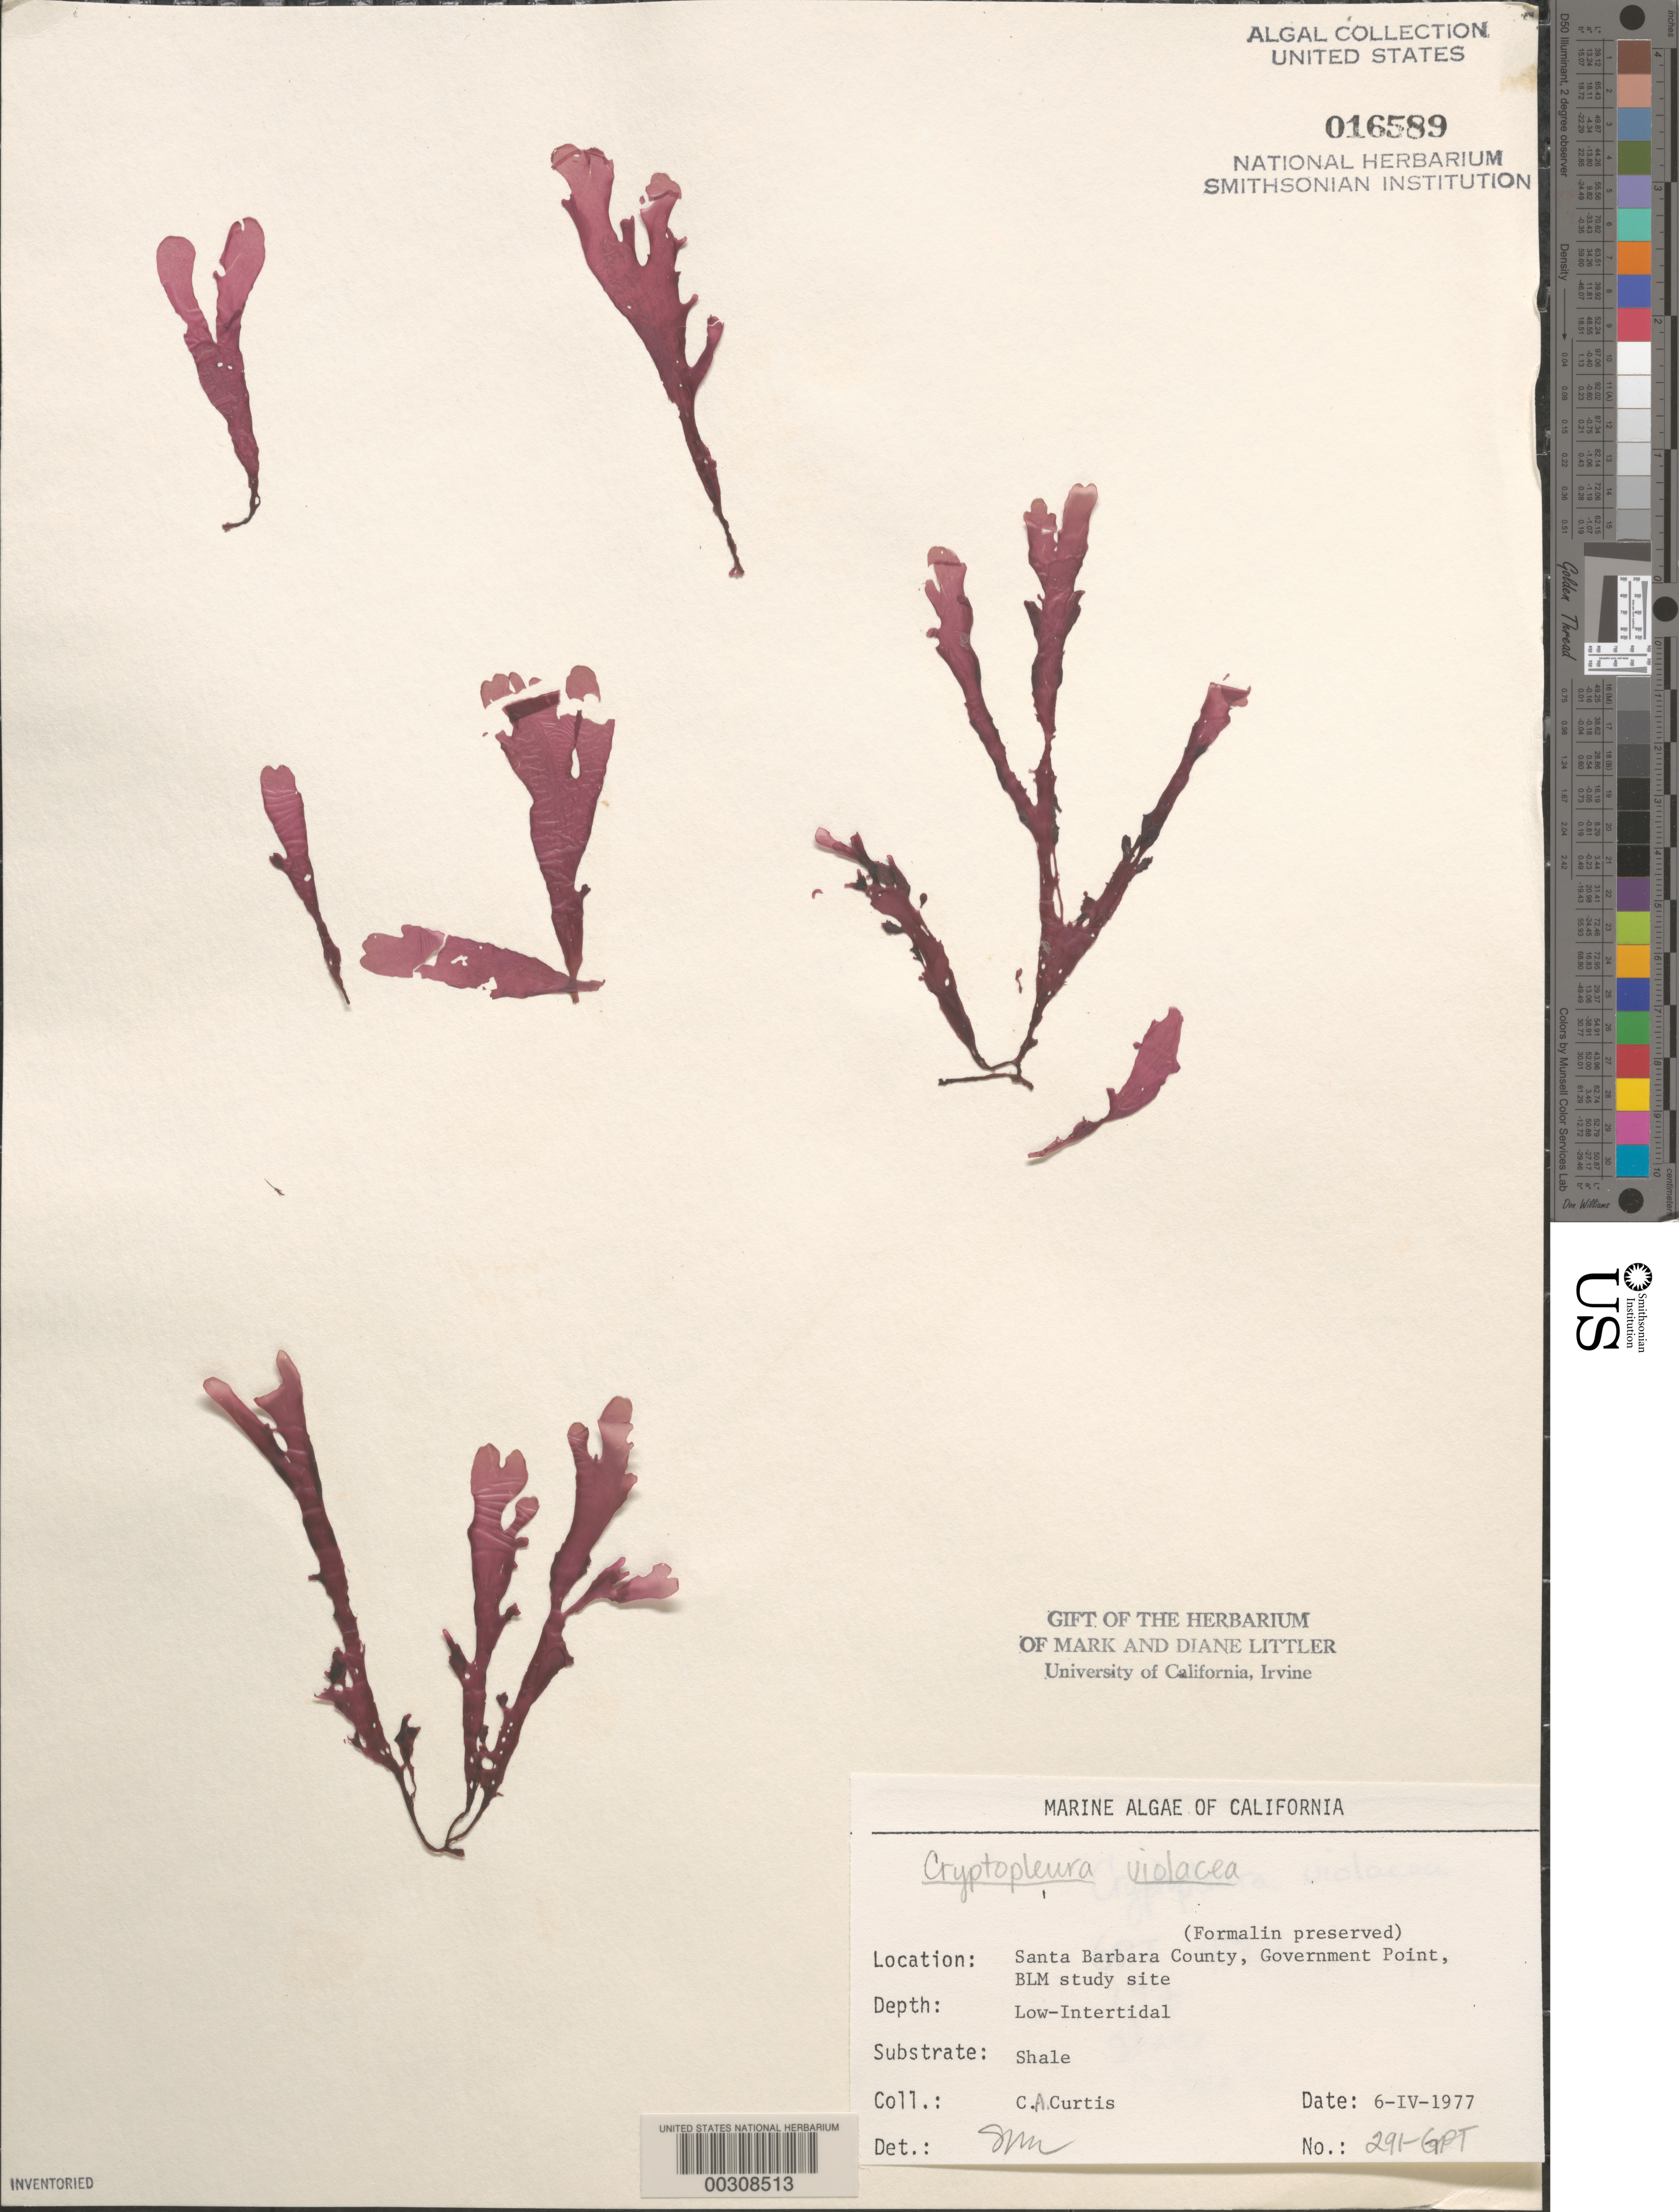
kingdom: Plantae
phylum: Rhodophyta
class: Florideophyceae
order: Ceramiales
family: Delesseriaceae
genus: Cryptopleura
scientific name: Cryptopleura violacea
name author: (J. Ag.) Kylin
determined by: Murray, S. N.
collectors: C. Curtis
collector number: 291-gpt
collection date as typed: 06 Apr 1977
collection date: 1977-04-06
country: United States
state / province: California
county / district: Santa Barbara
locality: Government Point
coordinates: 34 26'31"N, 120 24'06"W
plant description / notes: BLM-SOCALBIGHT Rocky Intertidal Survey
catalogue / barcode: US 16589